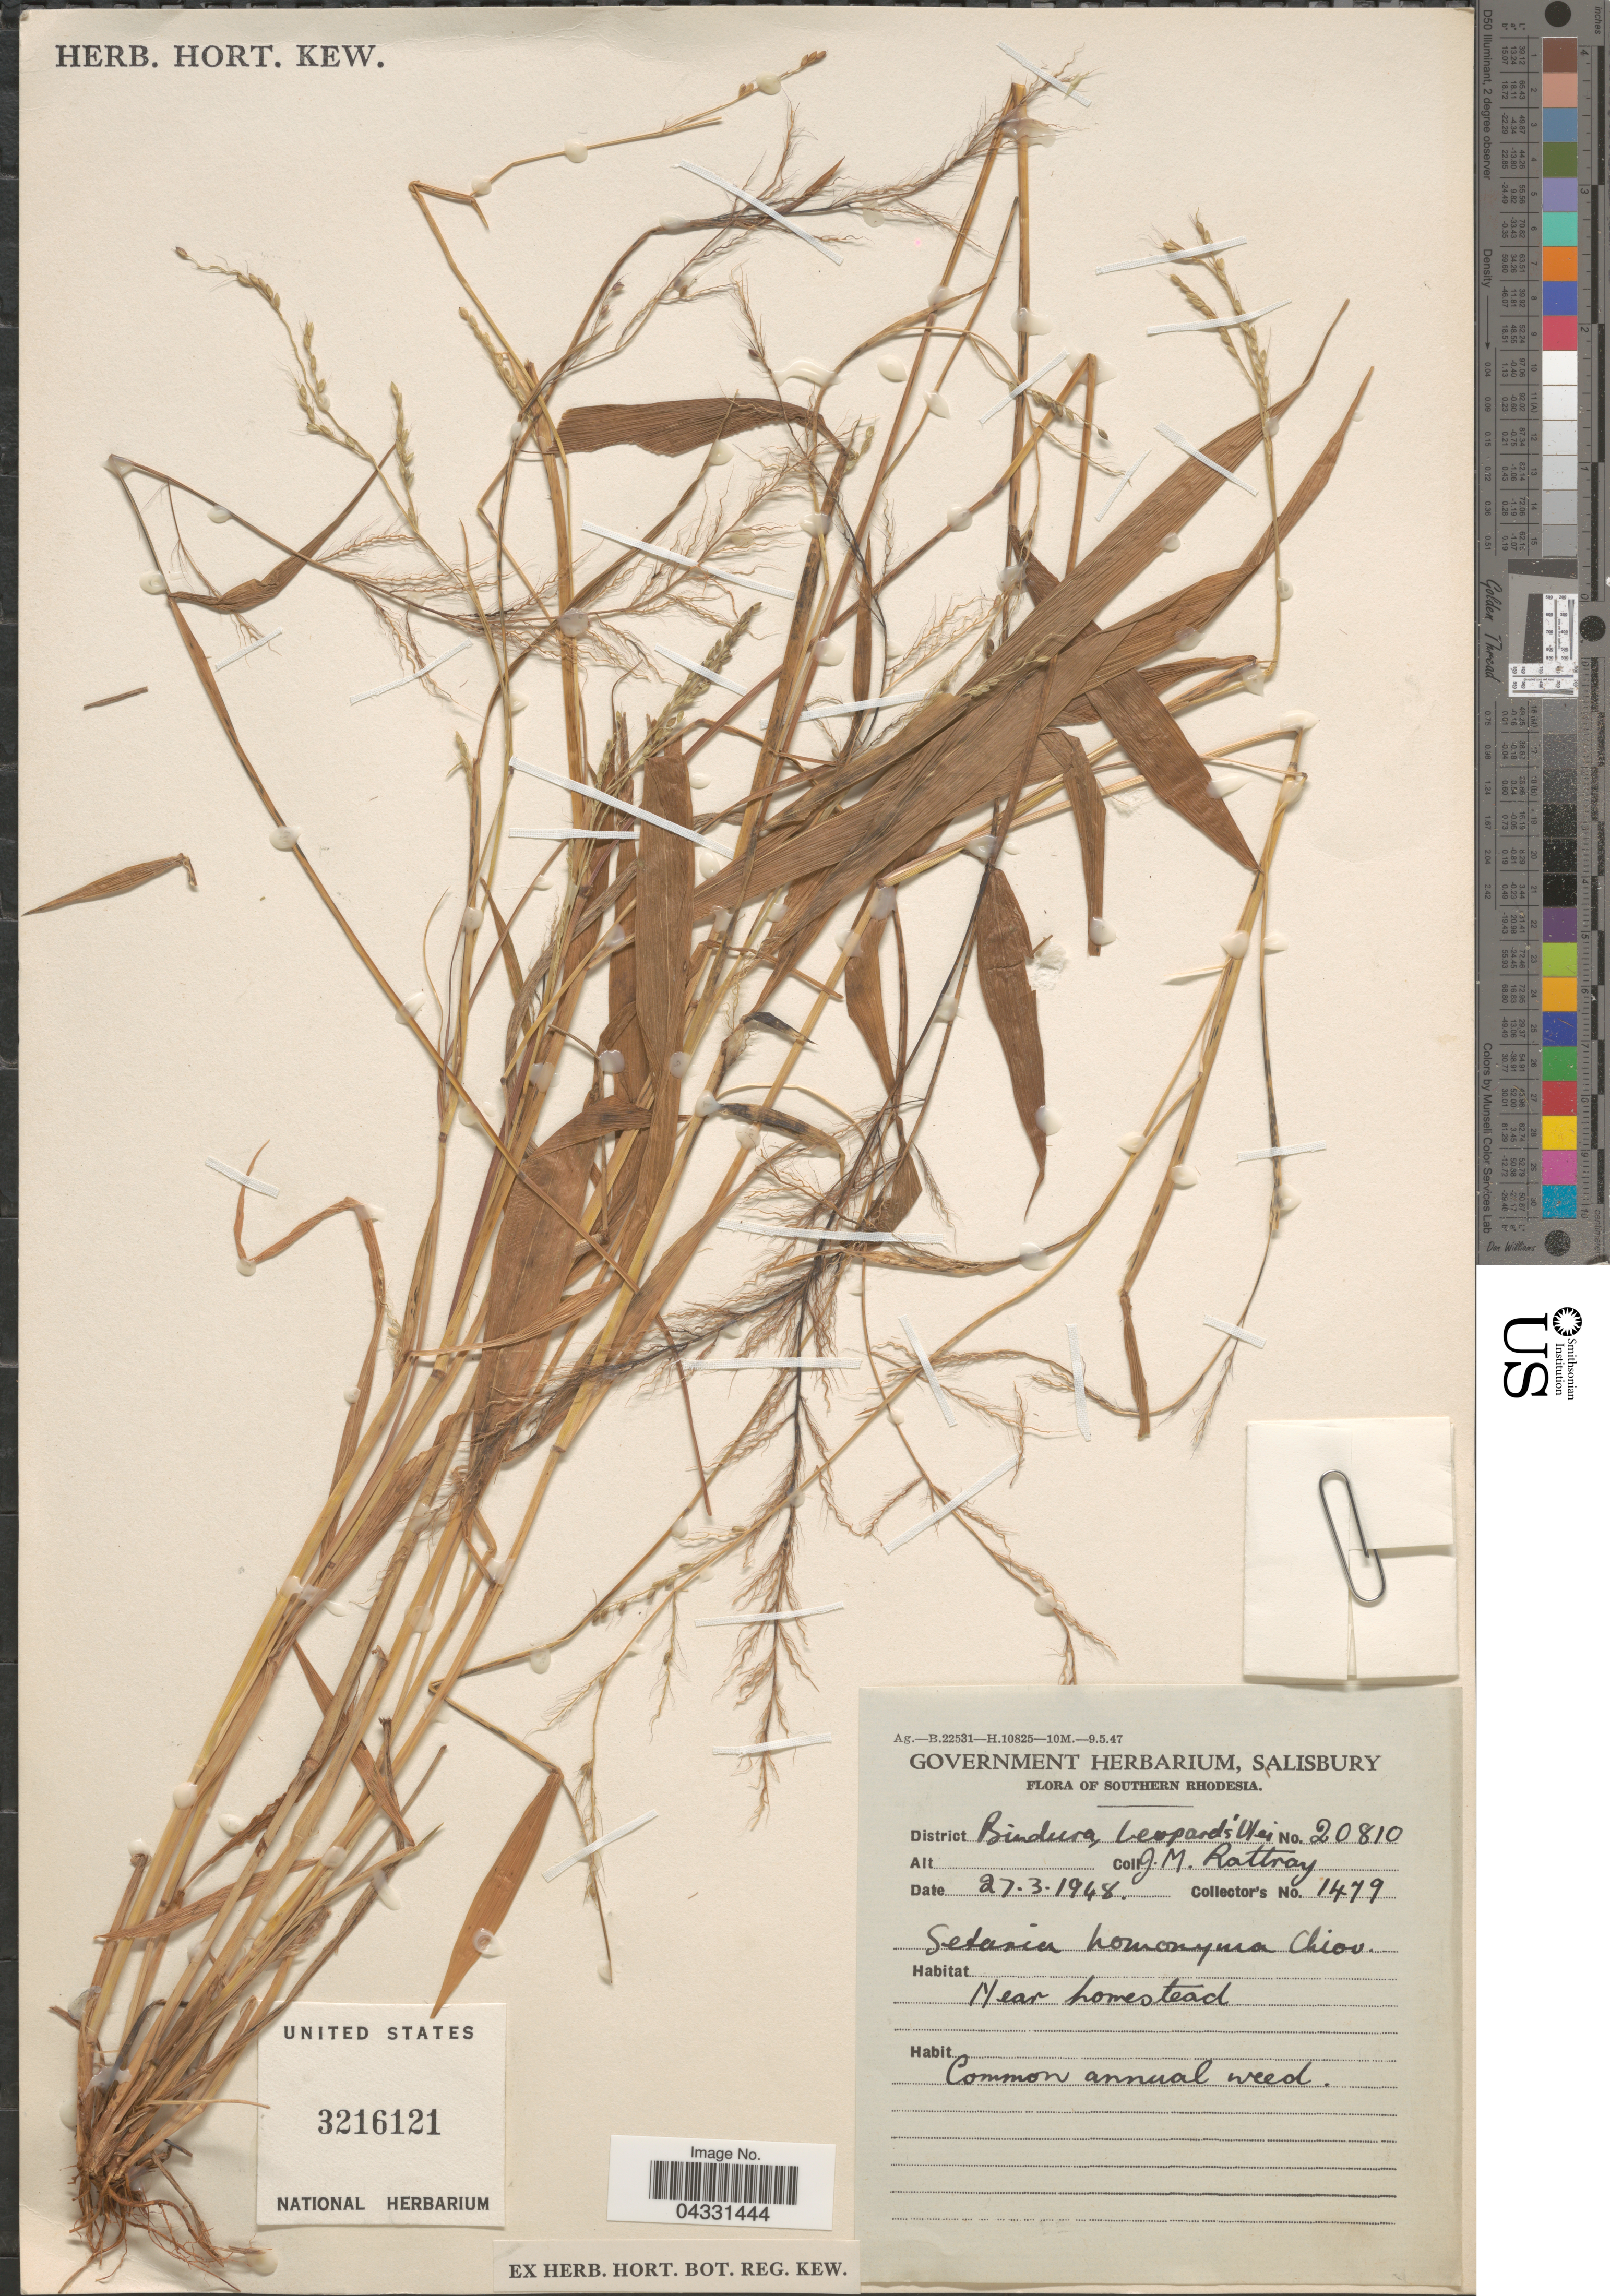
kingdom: Plantae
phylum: Tracheophyta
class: Liliopsida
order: Poales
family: Poaceae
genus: Setaria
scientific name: Setaria homonyma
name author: (Steud.) Chiov.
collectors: J. Rattray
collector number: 1479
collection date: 1948-03-27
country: Zimbabwe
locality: Southern Rhodesia. District Bindura, Leopard's Vlei. Near homestead.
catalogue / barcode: US 3216121